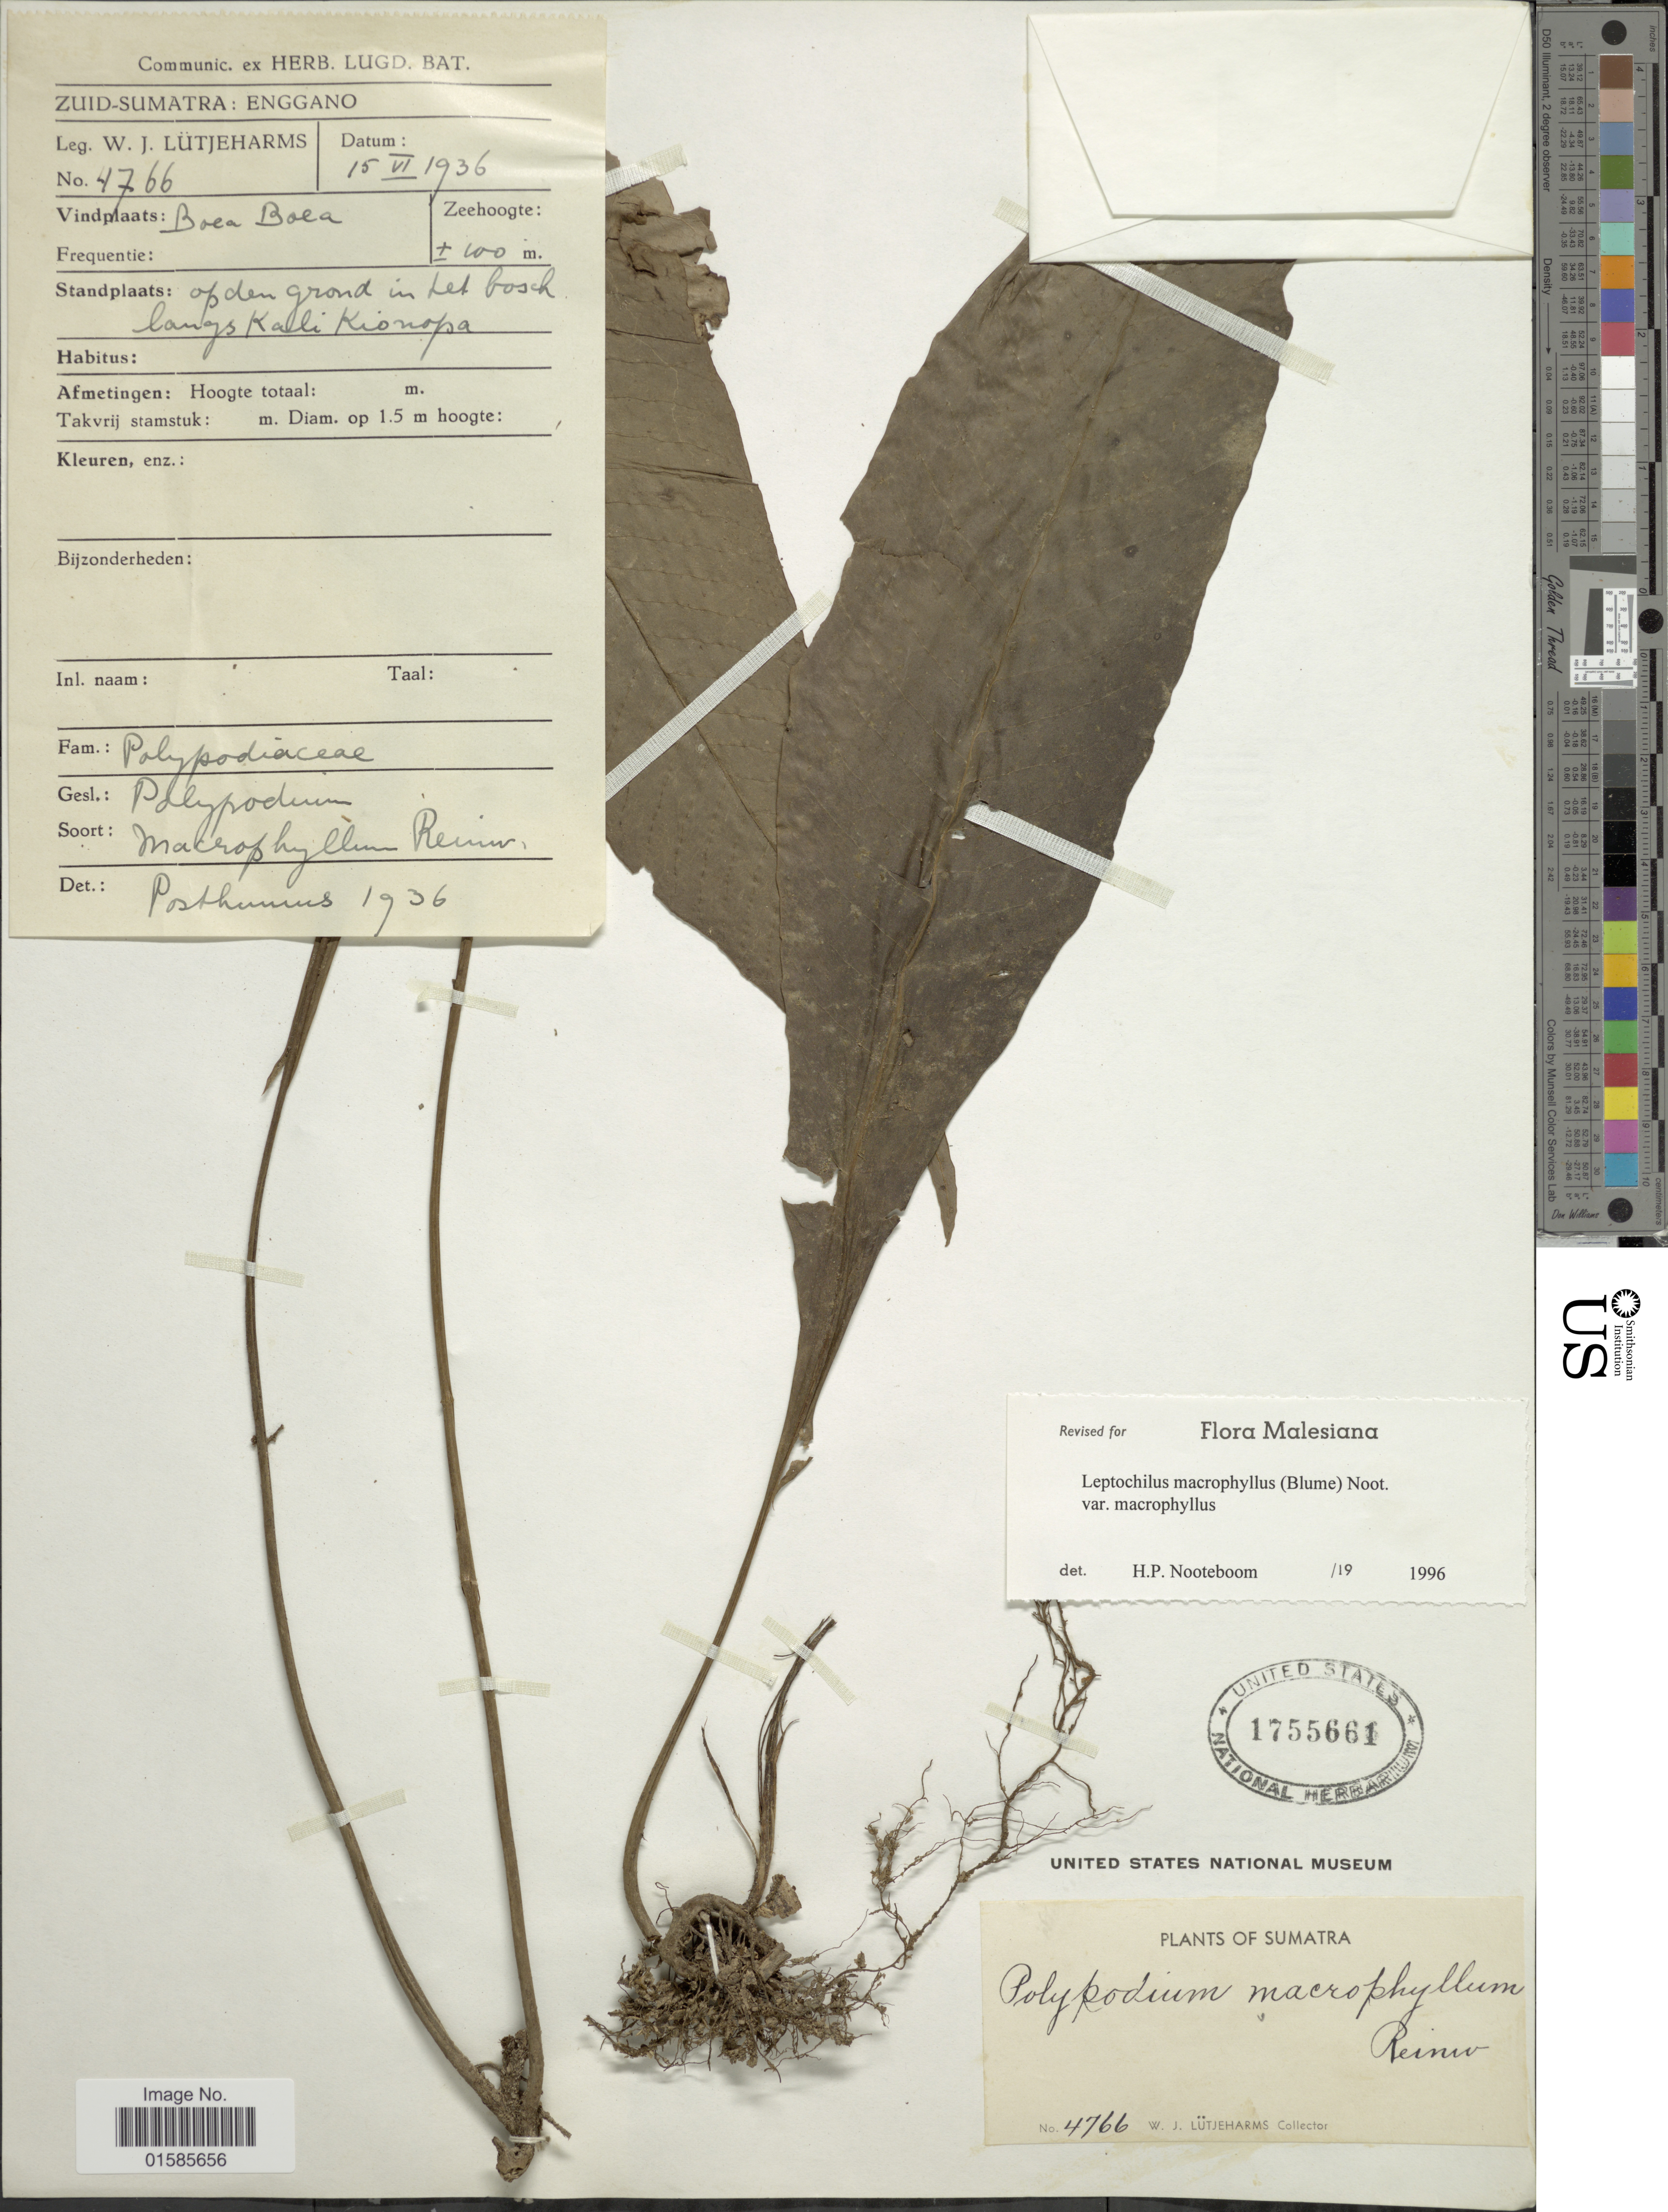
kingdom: Plantae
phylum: Tracheophyta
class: Polypodiopsida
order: Polypodiales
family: Polypodiaceae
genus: Leptochilus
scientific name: Leptochilus macrophyllus var. macrophyllus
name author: (Blume) Noot.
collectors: W. Lütjeharms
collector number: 4766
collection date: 1936-06-15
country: Indonesia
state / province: Sumatra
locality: Zuid-Sumatra: Enggano, op den grond in het bosch langs Kali Kiomopa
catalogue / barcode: US 1755661